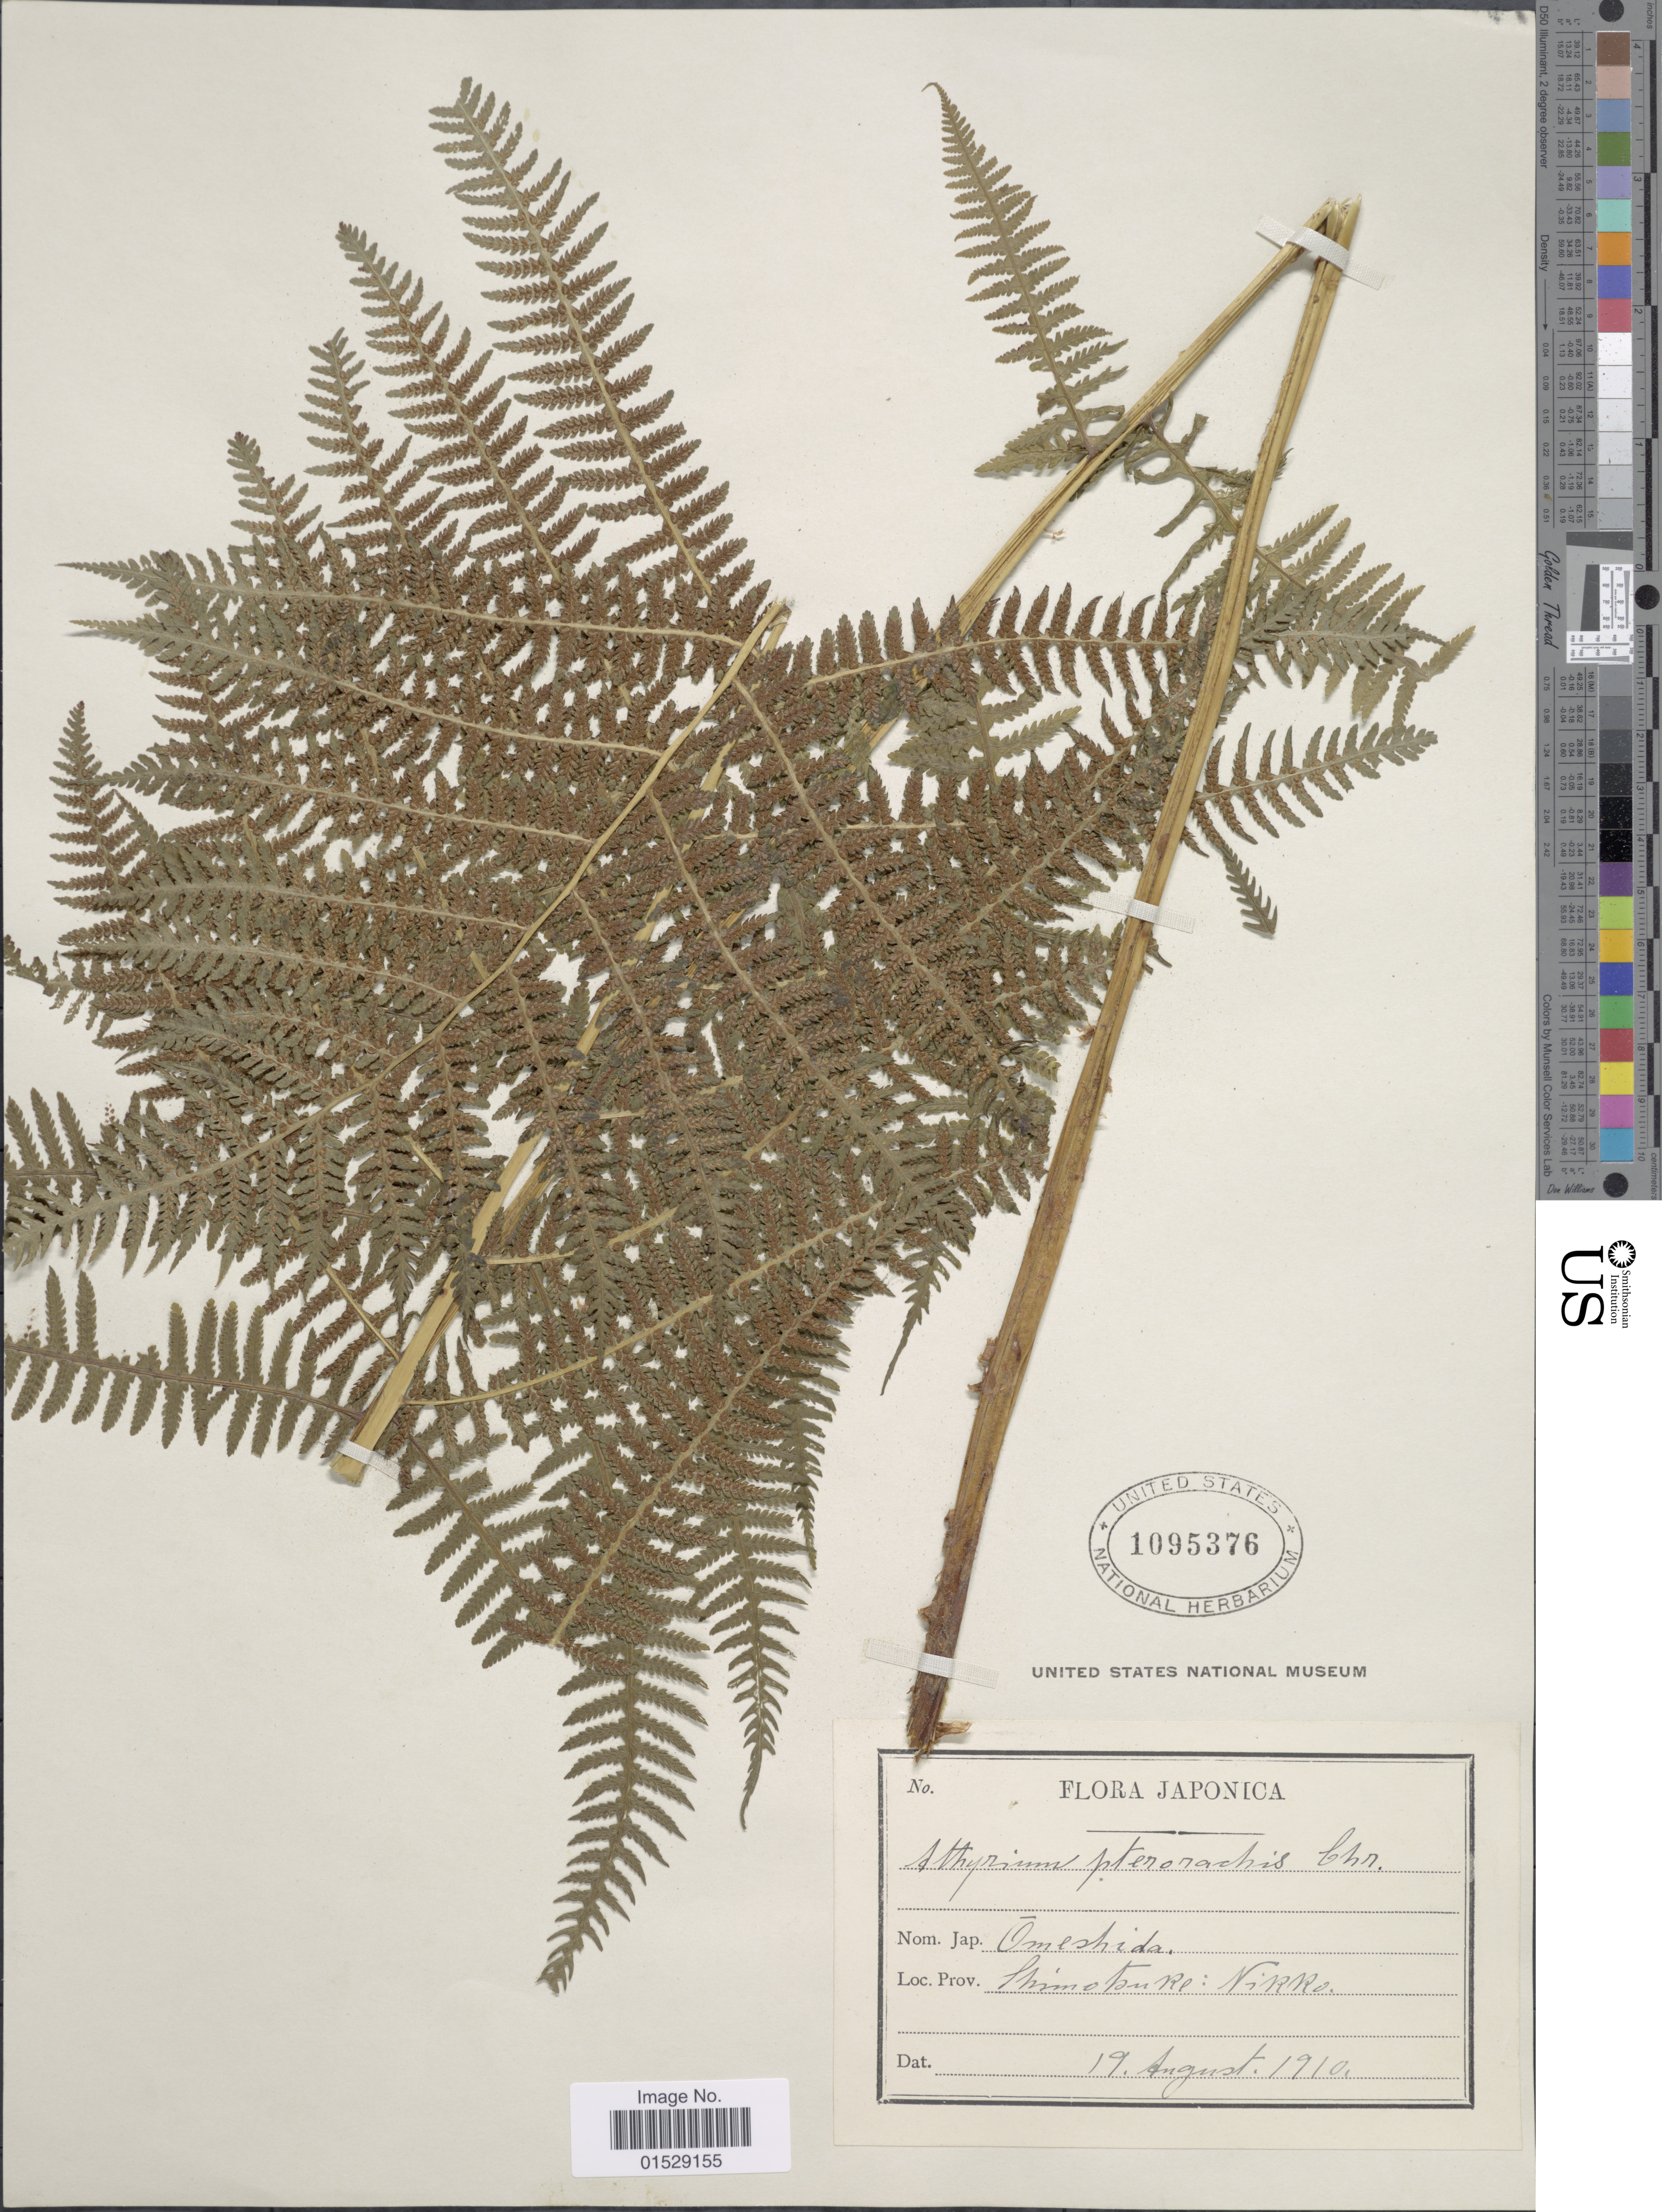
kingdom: Plantae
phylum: Tracheophyta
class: Polypodiopsida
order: Polypodiales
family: Athyriaceae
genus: Deparia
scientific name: Deparia pterorachis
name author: (Christ) M. Kato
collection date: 1910-08-19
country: Japan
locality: Japonica, Shimotsuke, Nikko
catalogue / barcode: US 1095376